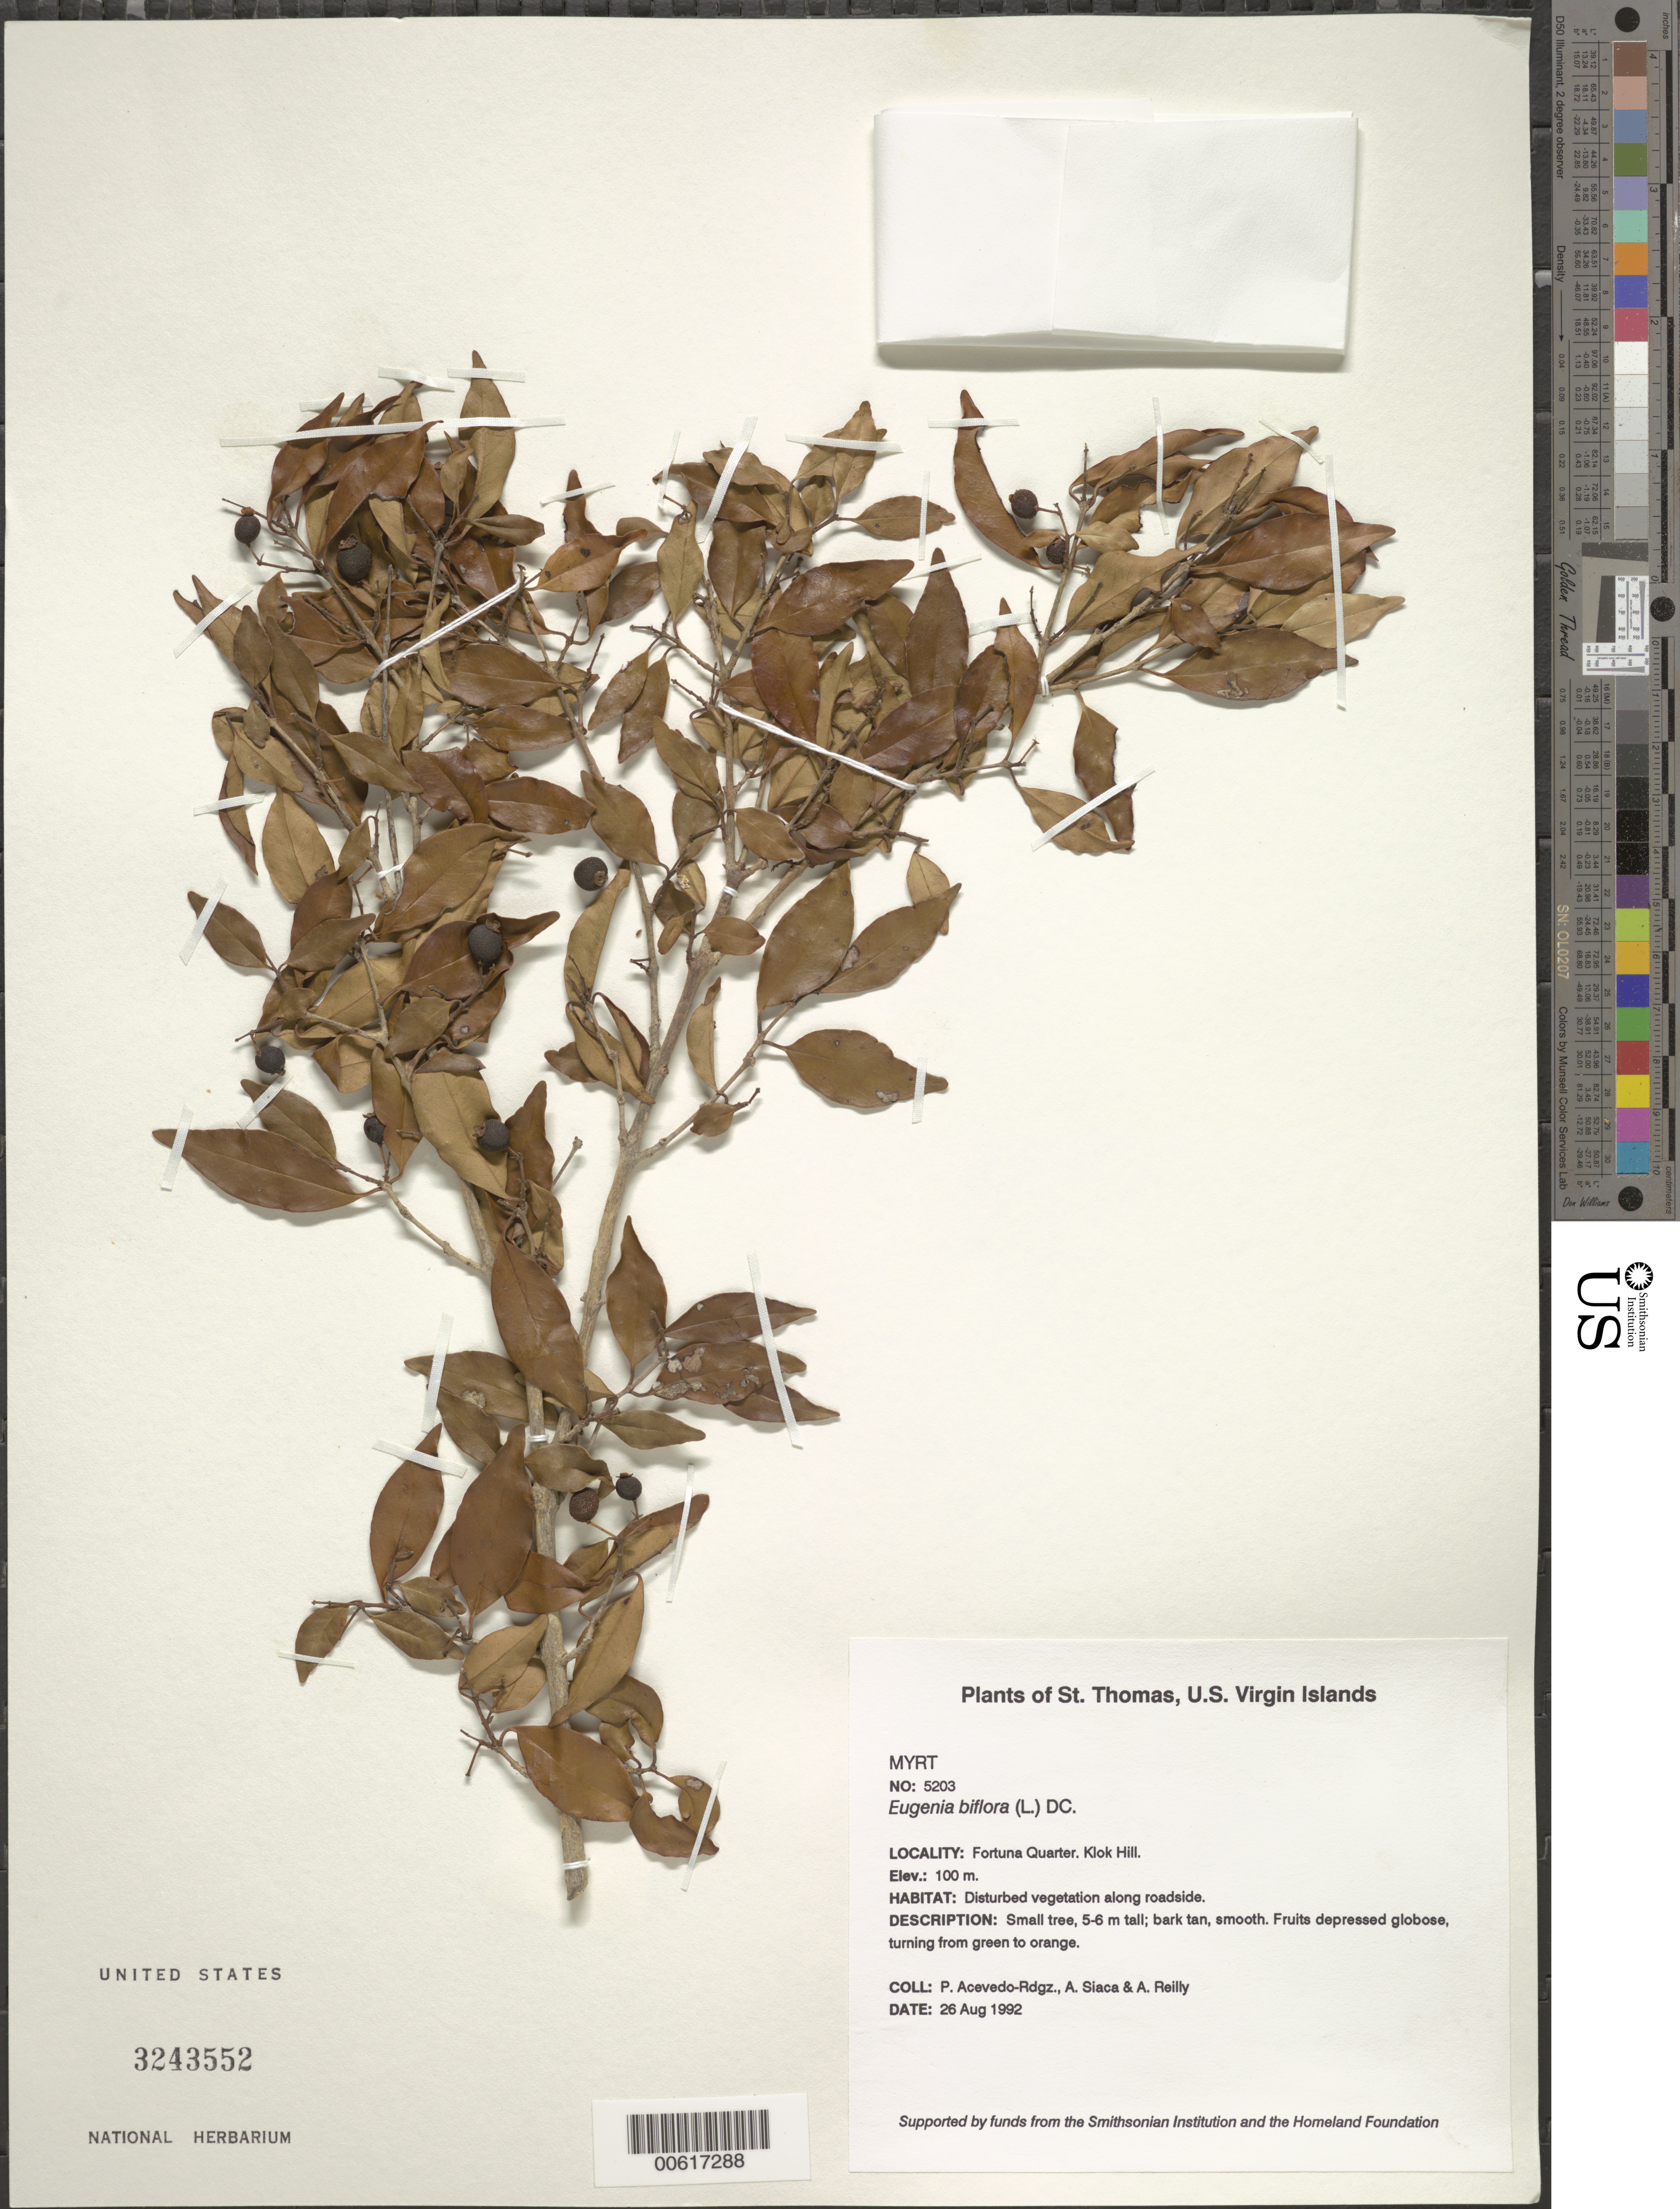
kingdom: Plantae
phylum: Tracheophyta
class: Magnoliopsida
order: Myrtales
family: Myrtaceae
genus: Eugenia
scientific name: Eugenia biflora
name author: (L.) DC.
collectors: P. Acevedo-Rodr., A. Siaca & A. Reilly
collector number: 5203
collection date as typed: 26 Aug 1992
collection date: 1992-08-26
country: U.S. Virgin Islands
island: St. Thomas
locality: Fortuna Quarter. Klok Hill.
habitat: Disturbed vegetation along roadside.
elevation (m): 100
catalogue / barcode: US 3243552